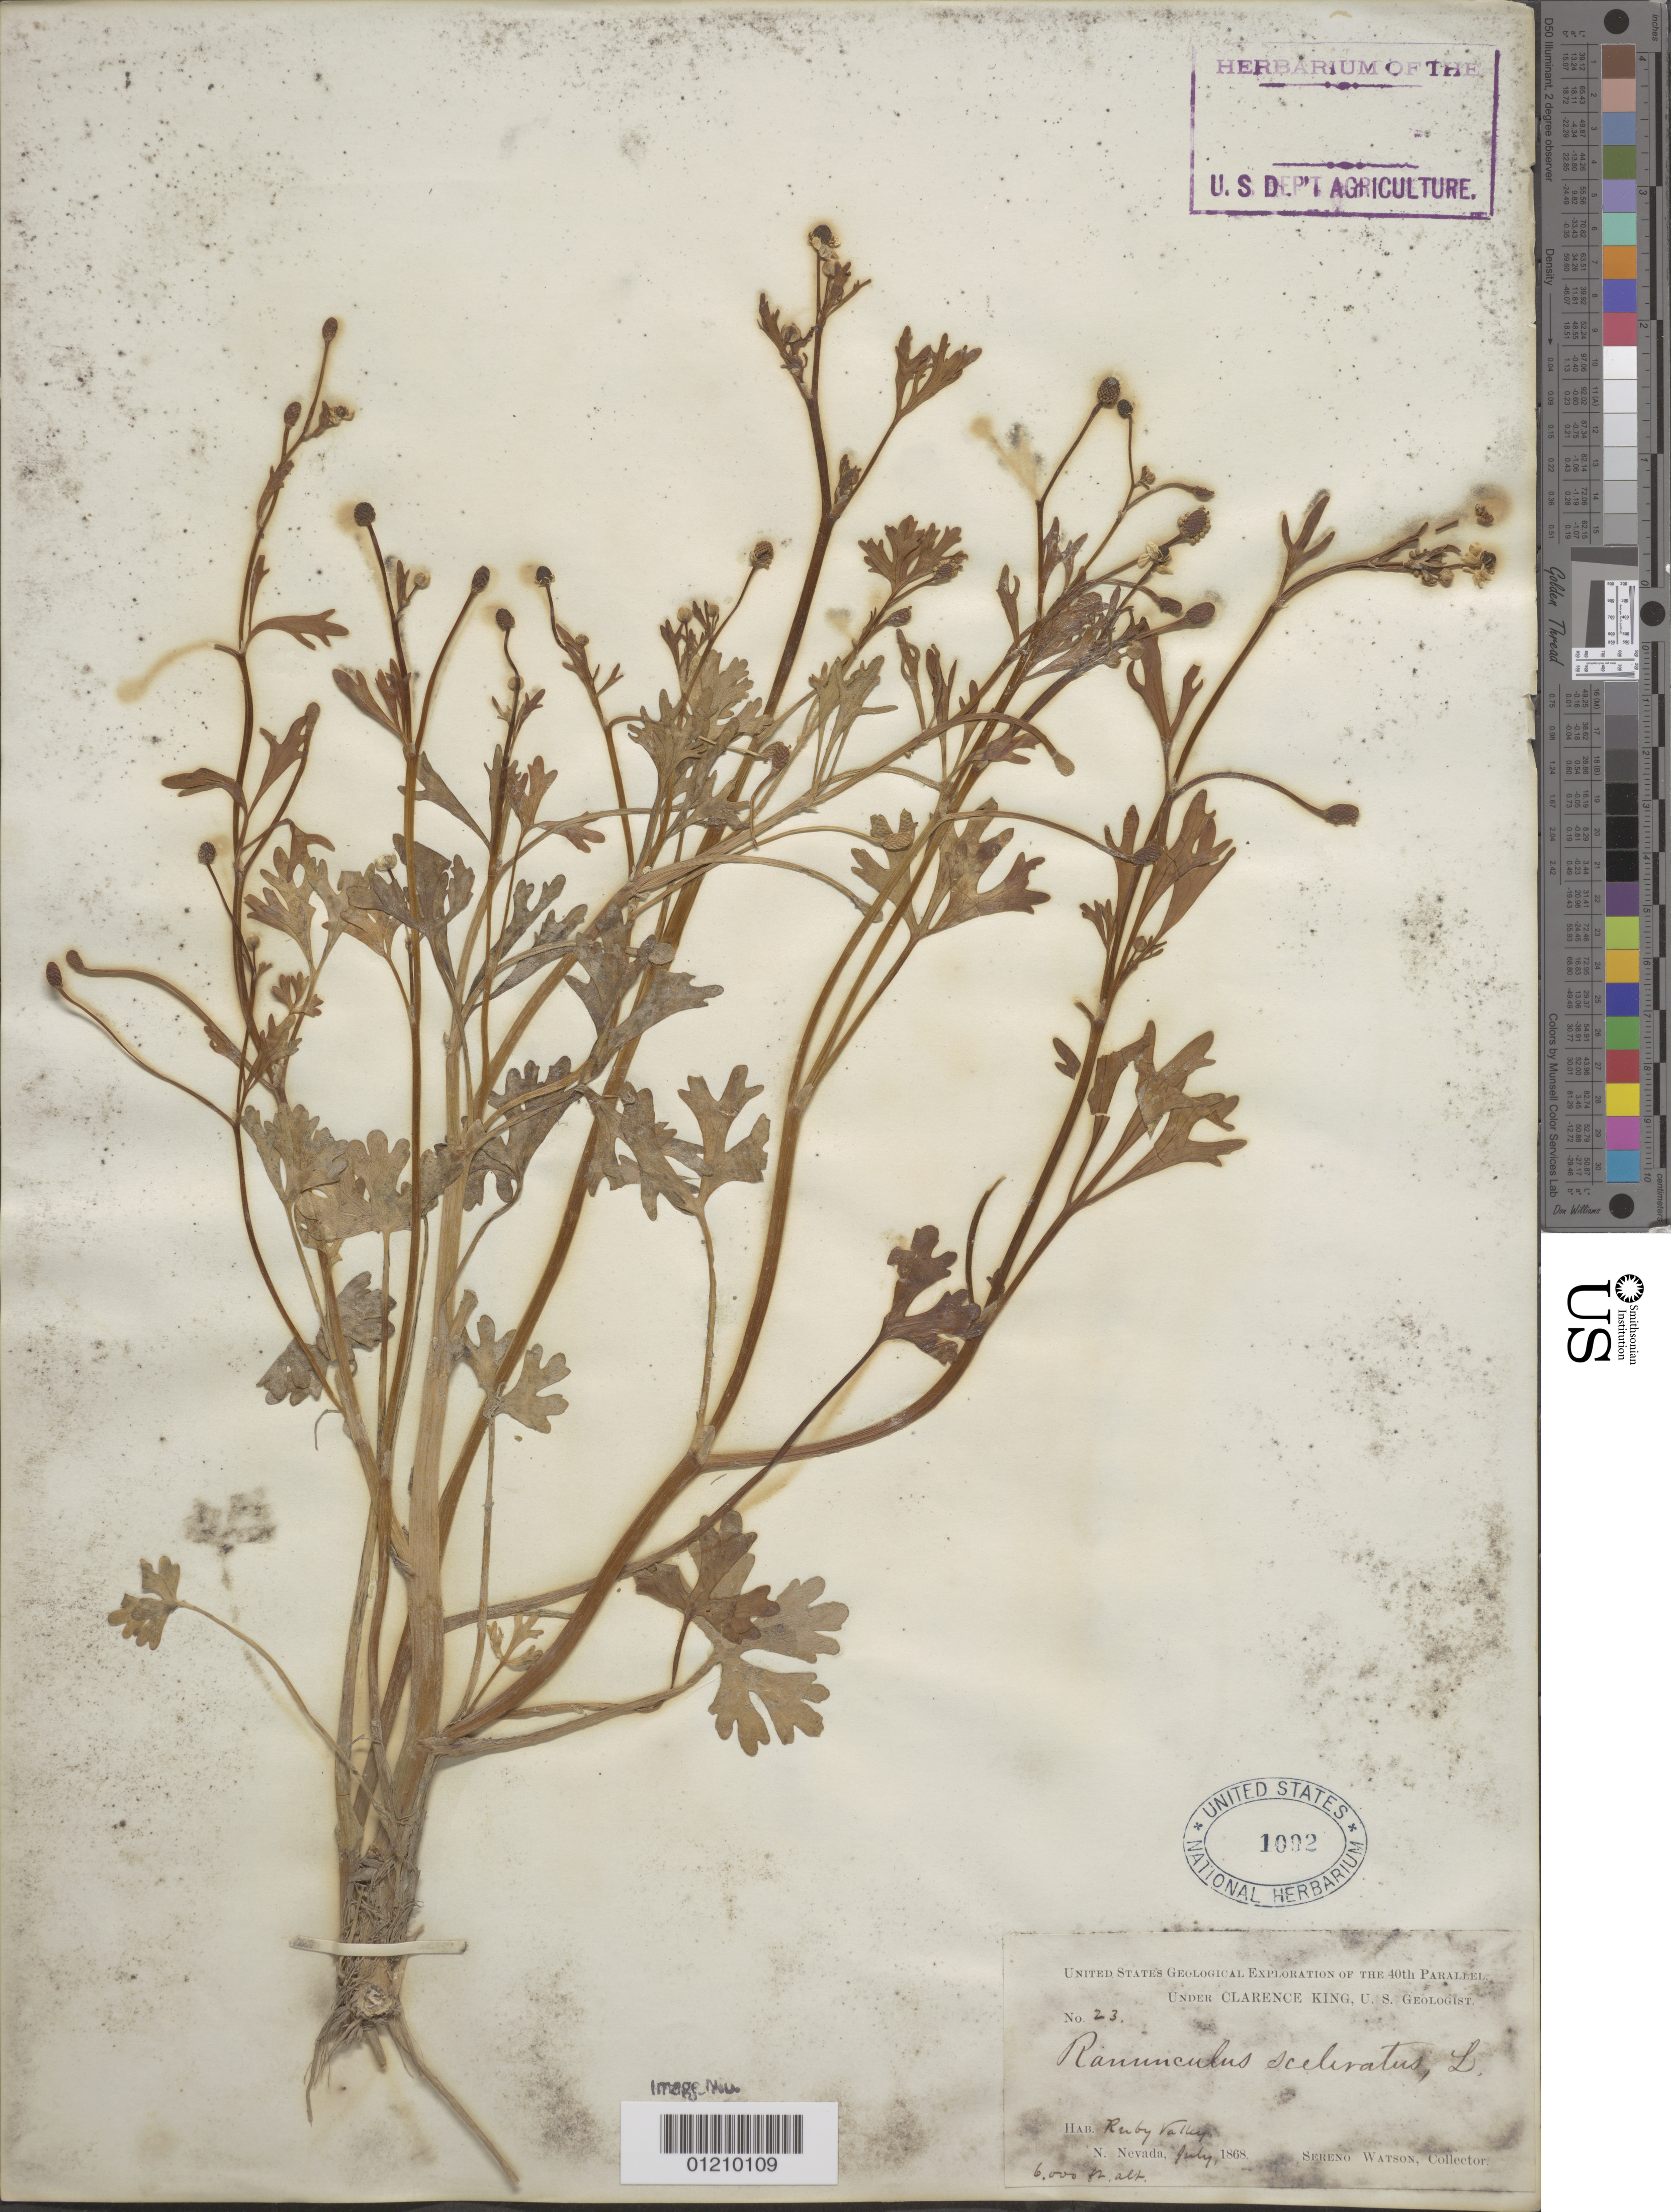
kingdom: Plantae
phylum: Tracheophyta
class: Magnoliopsida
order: Ranunculales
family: Ranunculaceae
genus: Ranunculus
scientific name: Ranunculus sceleratus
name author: L.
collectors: S. Watson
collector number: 23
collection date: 1868-07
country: United States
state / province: Nevada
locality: Ruby Valley, N. Nevada.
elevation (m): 1829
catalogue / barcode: US 1092